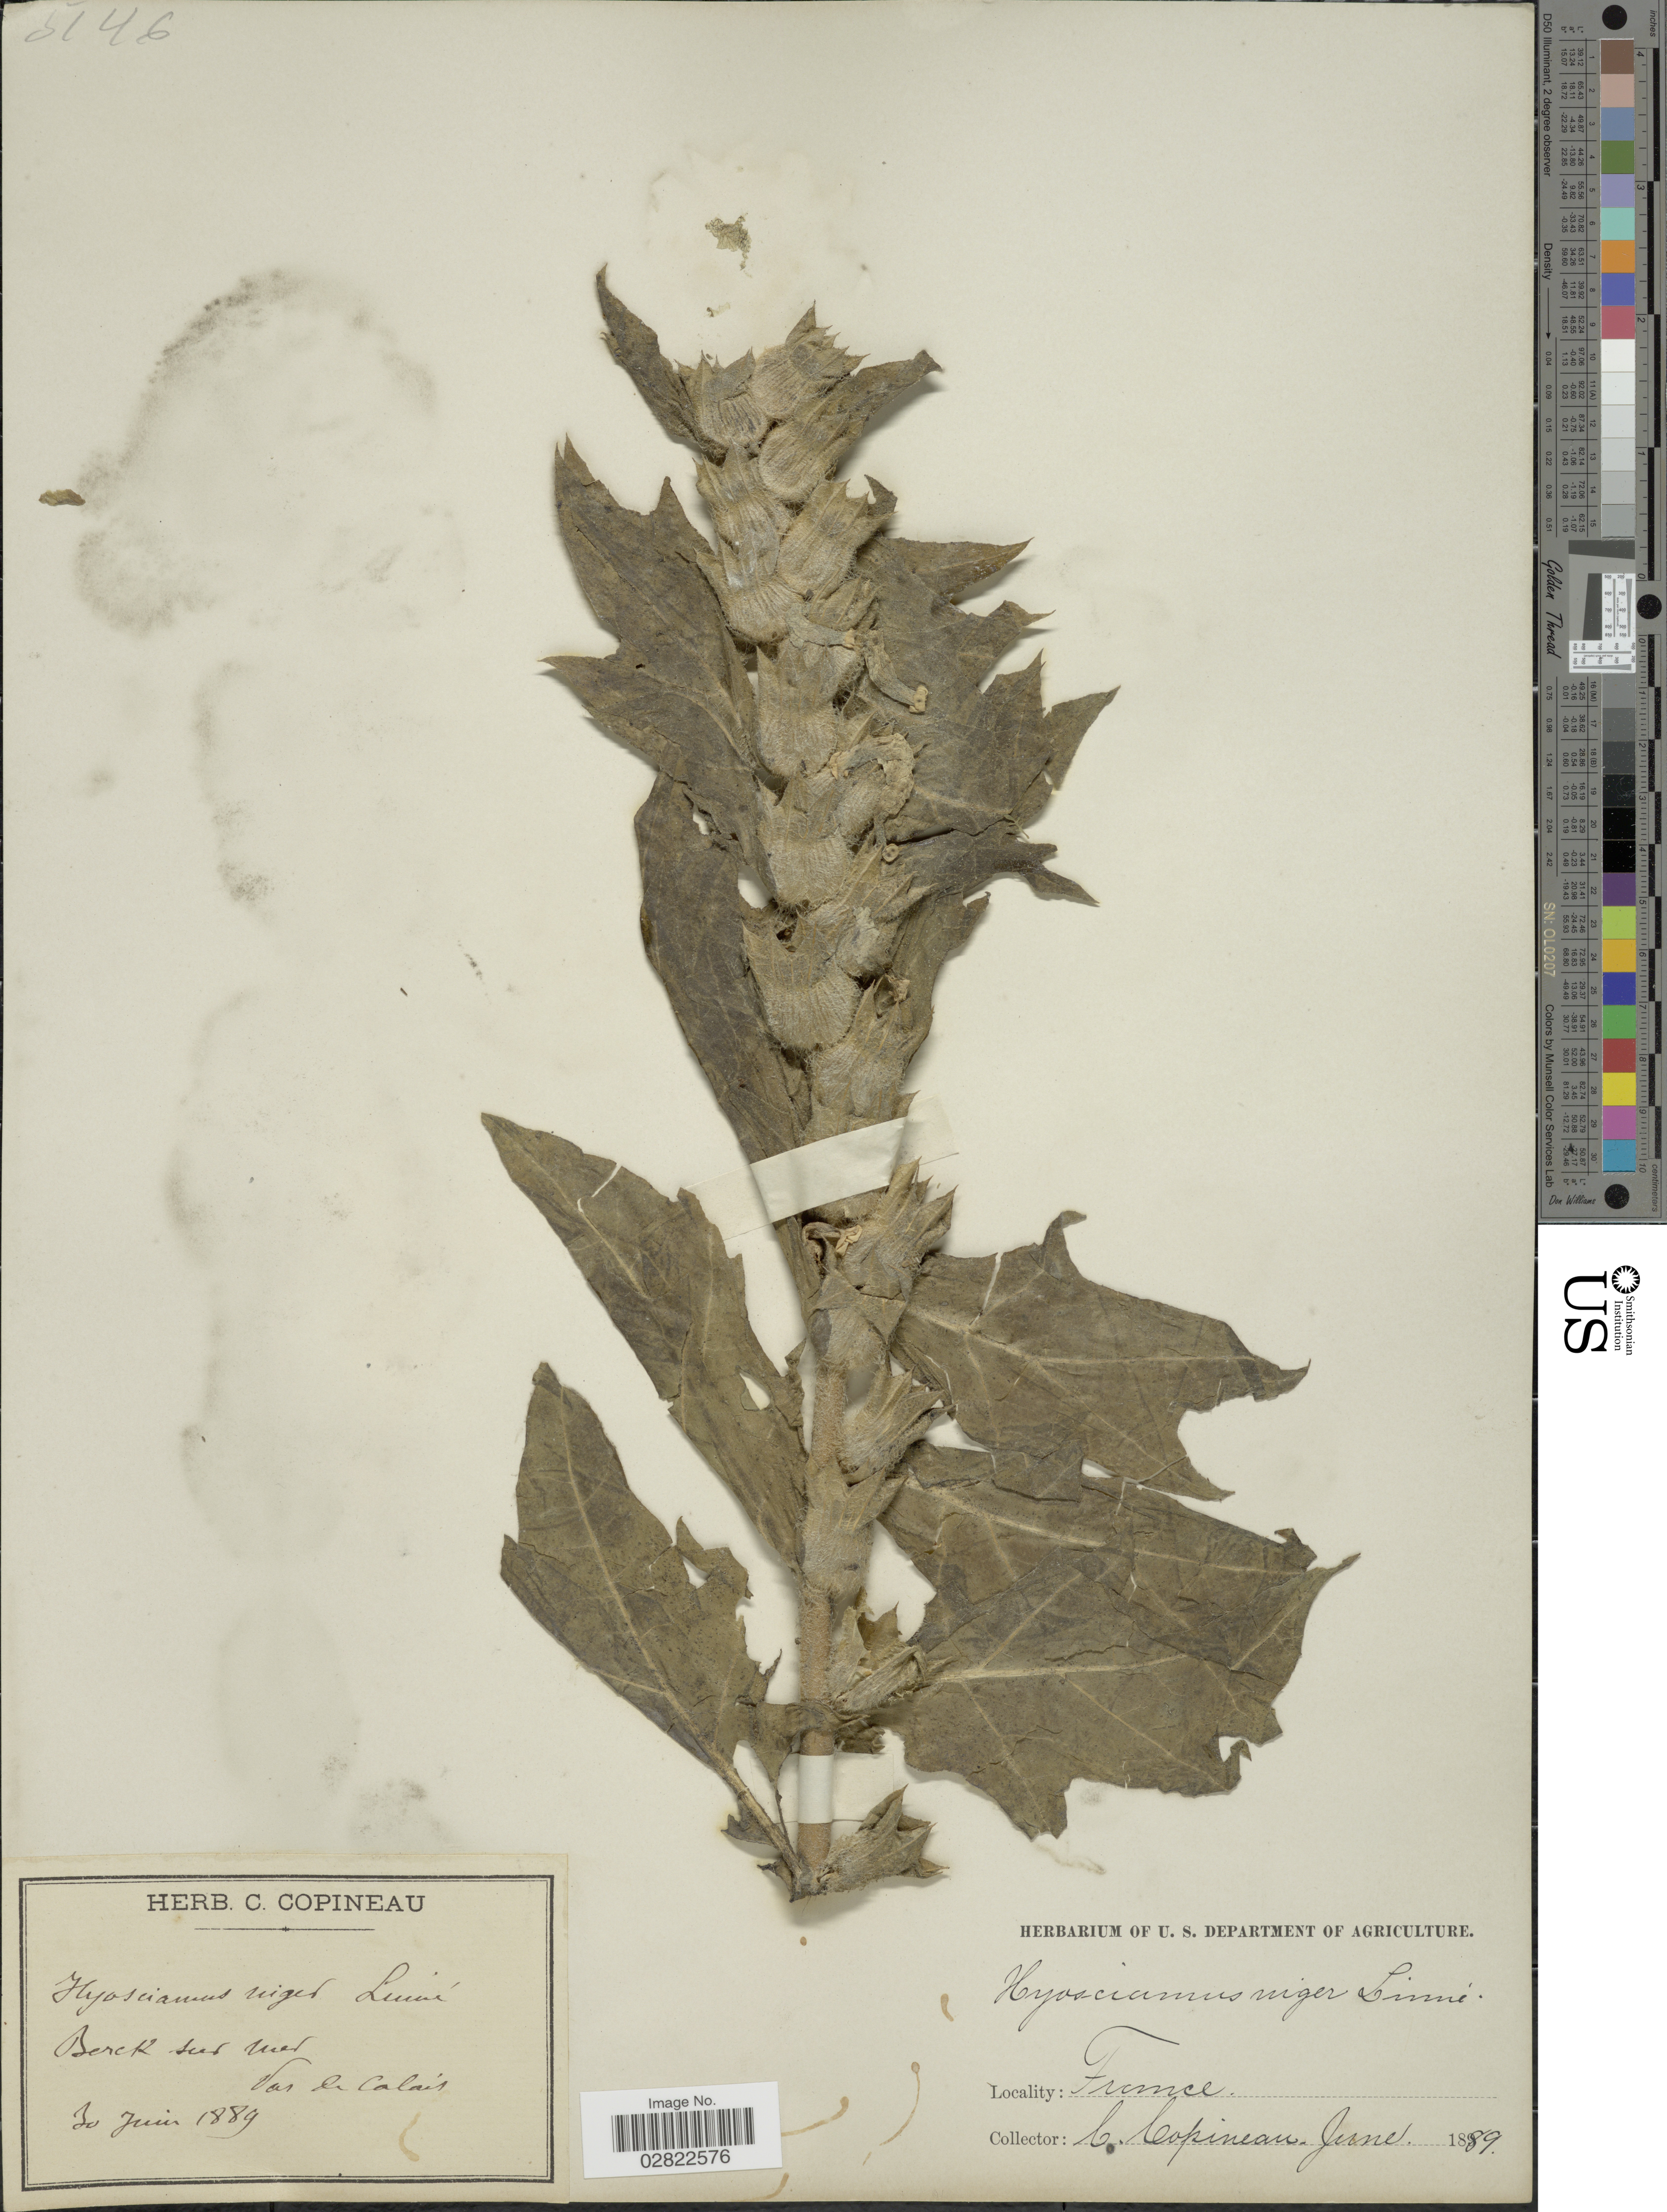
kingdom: Plantae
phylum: Tracheophyta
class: Magnoliopsida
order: Solanales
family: Solanaceae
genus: Hyoscyamus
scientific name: Hyoscyamus niger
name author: L.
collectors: C. Copineau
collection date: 1889-06-30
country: France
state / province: Hauts-de-France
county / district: Pas-de-Calais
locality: Berck sur Mer, Pas de Calais